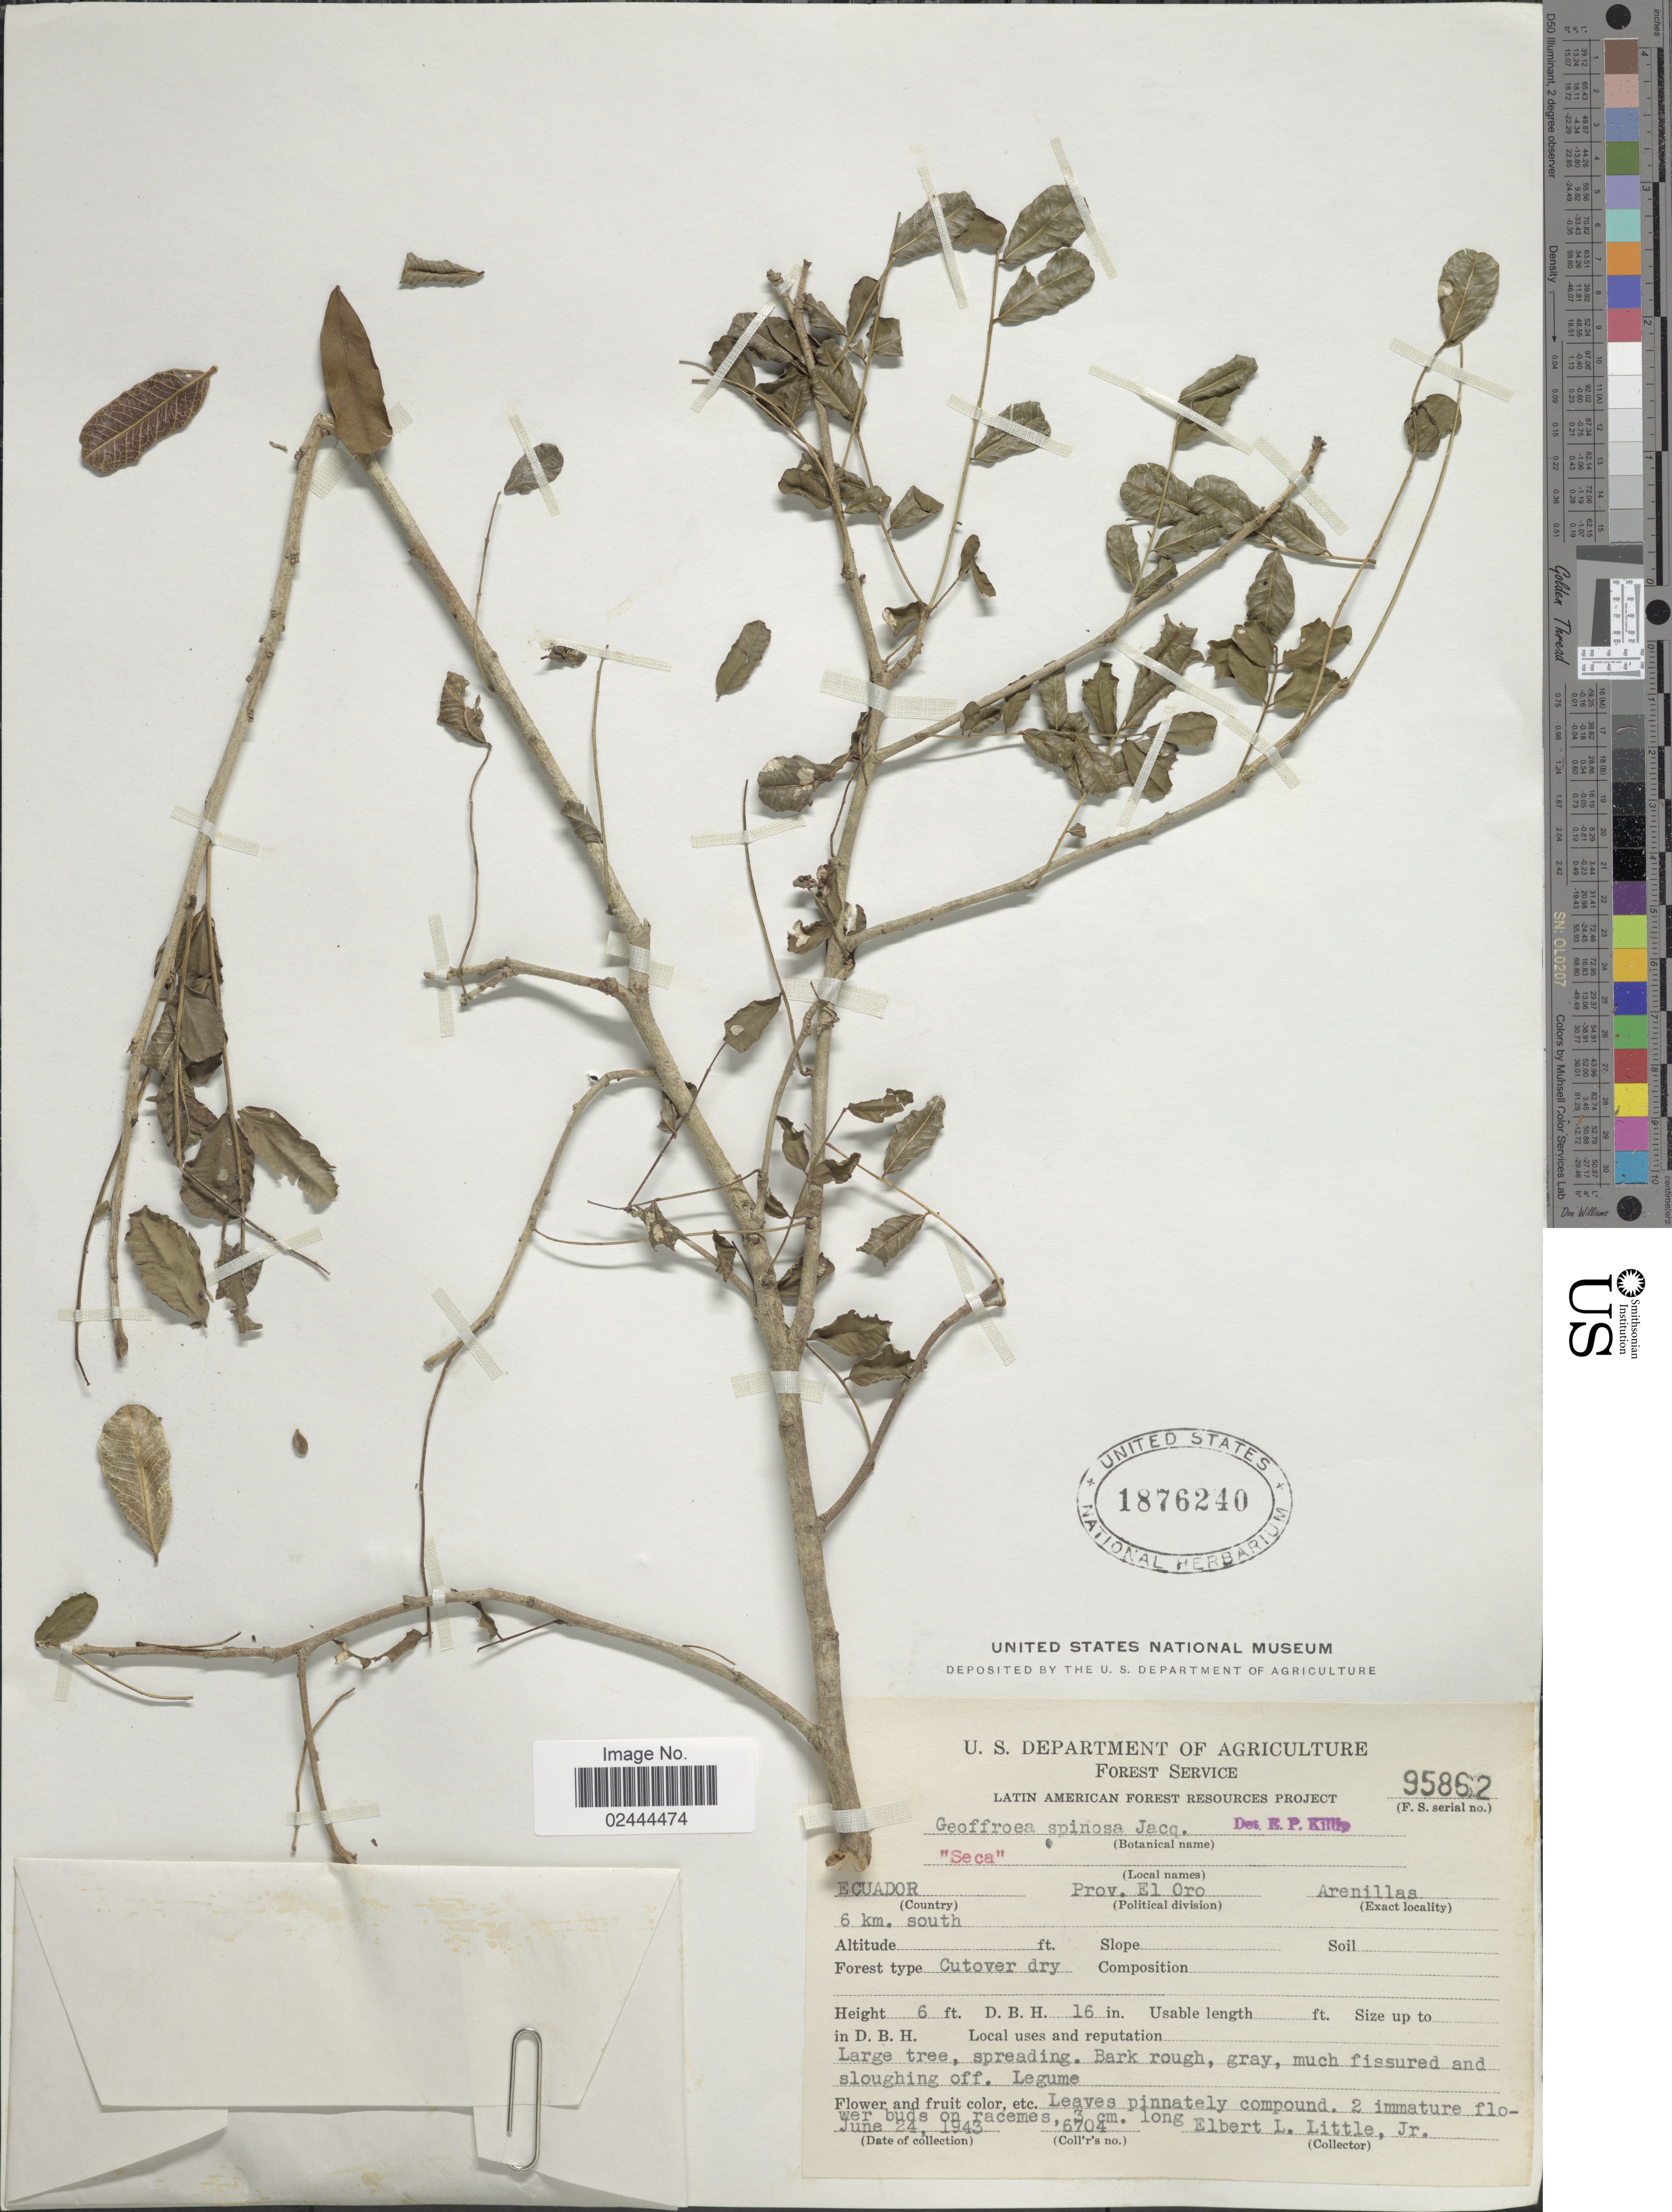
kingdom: Plantae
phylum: Tracheophyta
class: Magnoliopsida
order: Fabales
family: Fabaceae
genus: Geoffroea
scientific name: Geoffroea spinosa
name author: Jacq.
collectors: E. L. Little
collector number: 6704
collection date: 1943-06-24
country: Ecuador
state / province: El Oro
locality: Arenillas, 6 km south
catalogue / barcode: US 1876240